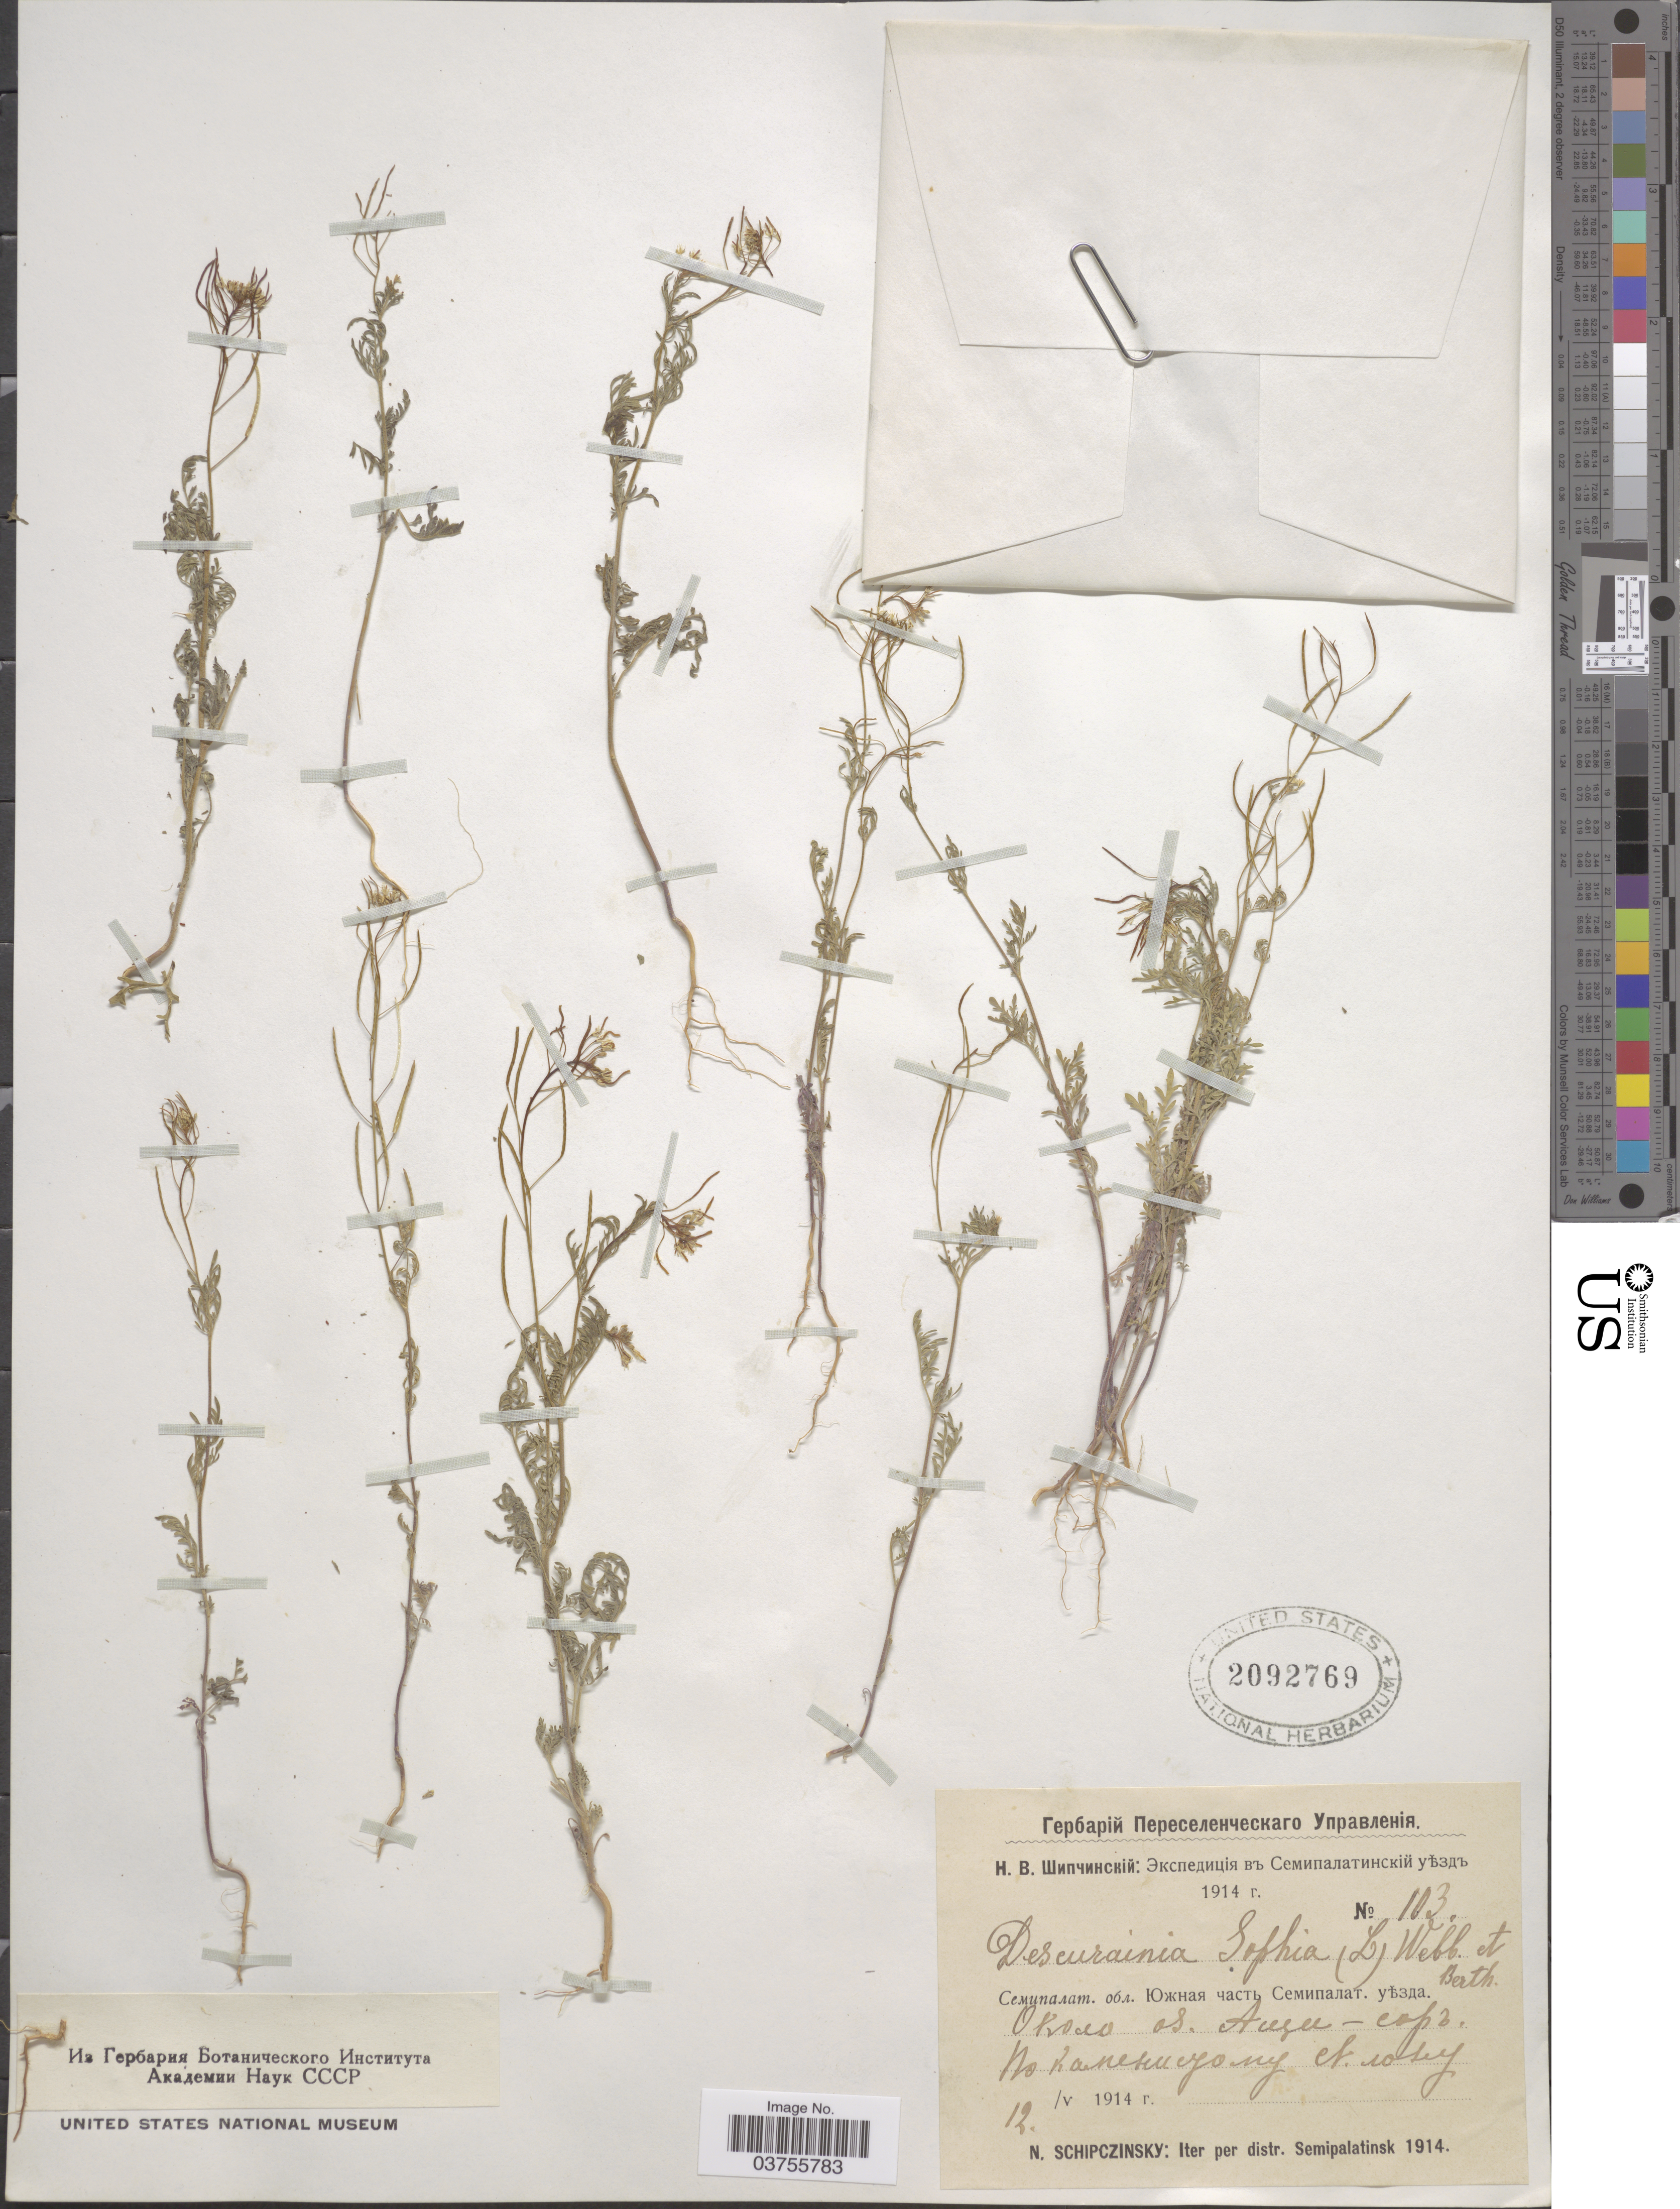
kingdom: Plantae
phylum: Tracheophyta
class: Magnoliopsida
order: Brassicales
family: Brassicaceae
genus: Sophia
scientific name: Sophia sophia (L.) Britton nom. illeg. (tautonym)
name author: (L.) Britton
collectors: N. Schipczinsky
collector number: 103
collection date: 1914-05-12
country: Kazakhstan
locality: X. Iter per distr. Semipalatinsk.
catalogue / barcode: US 2092769